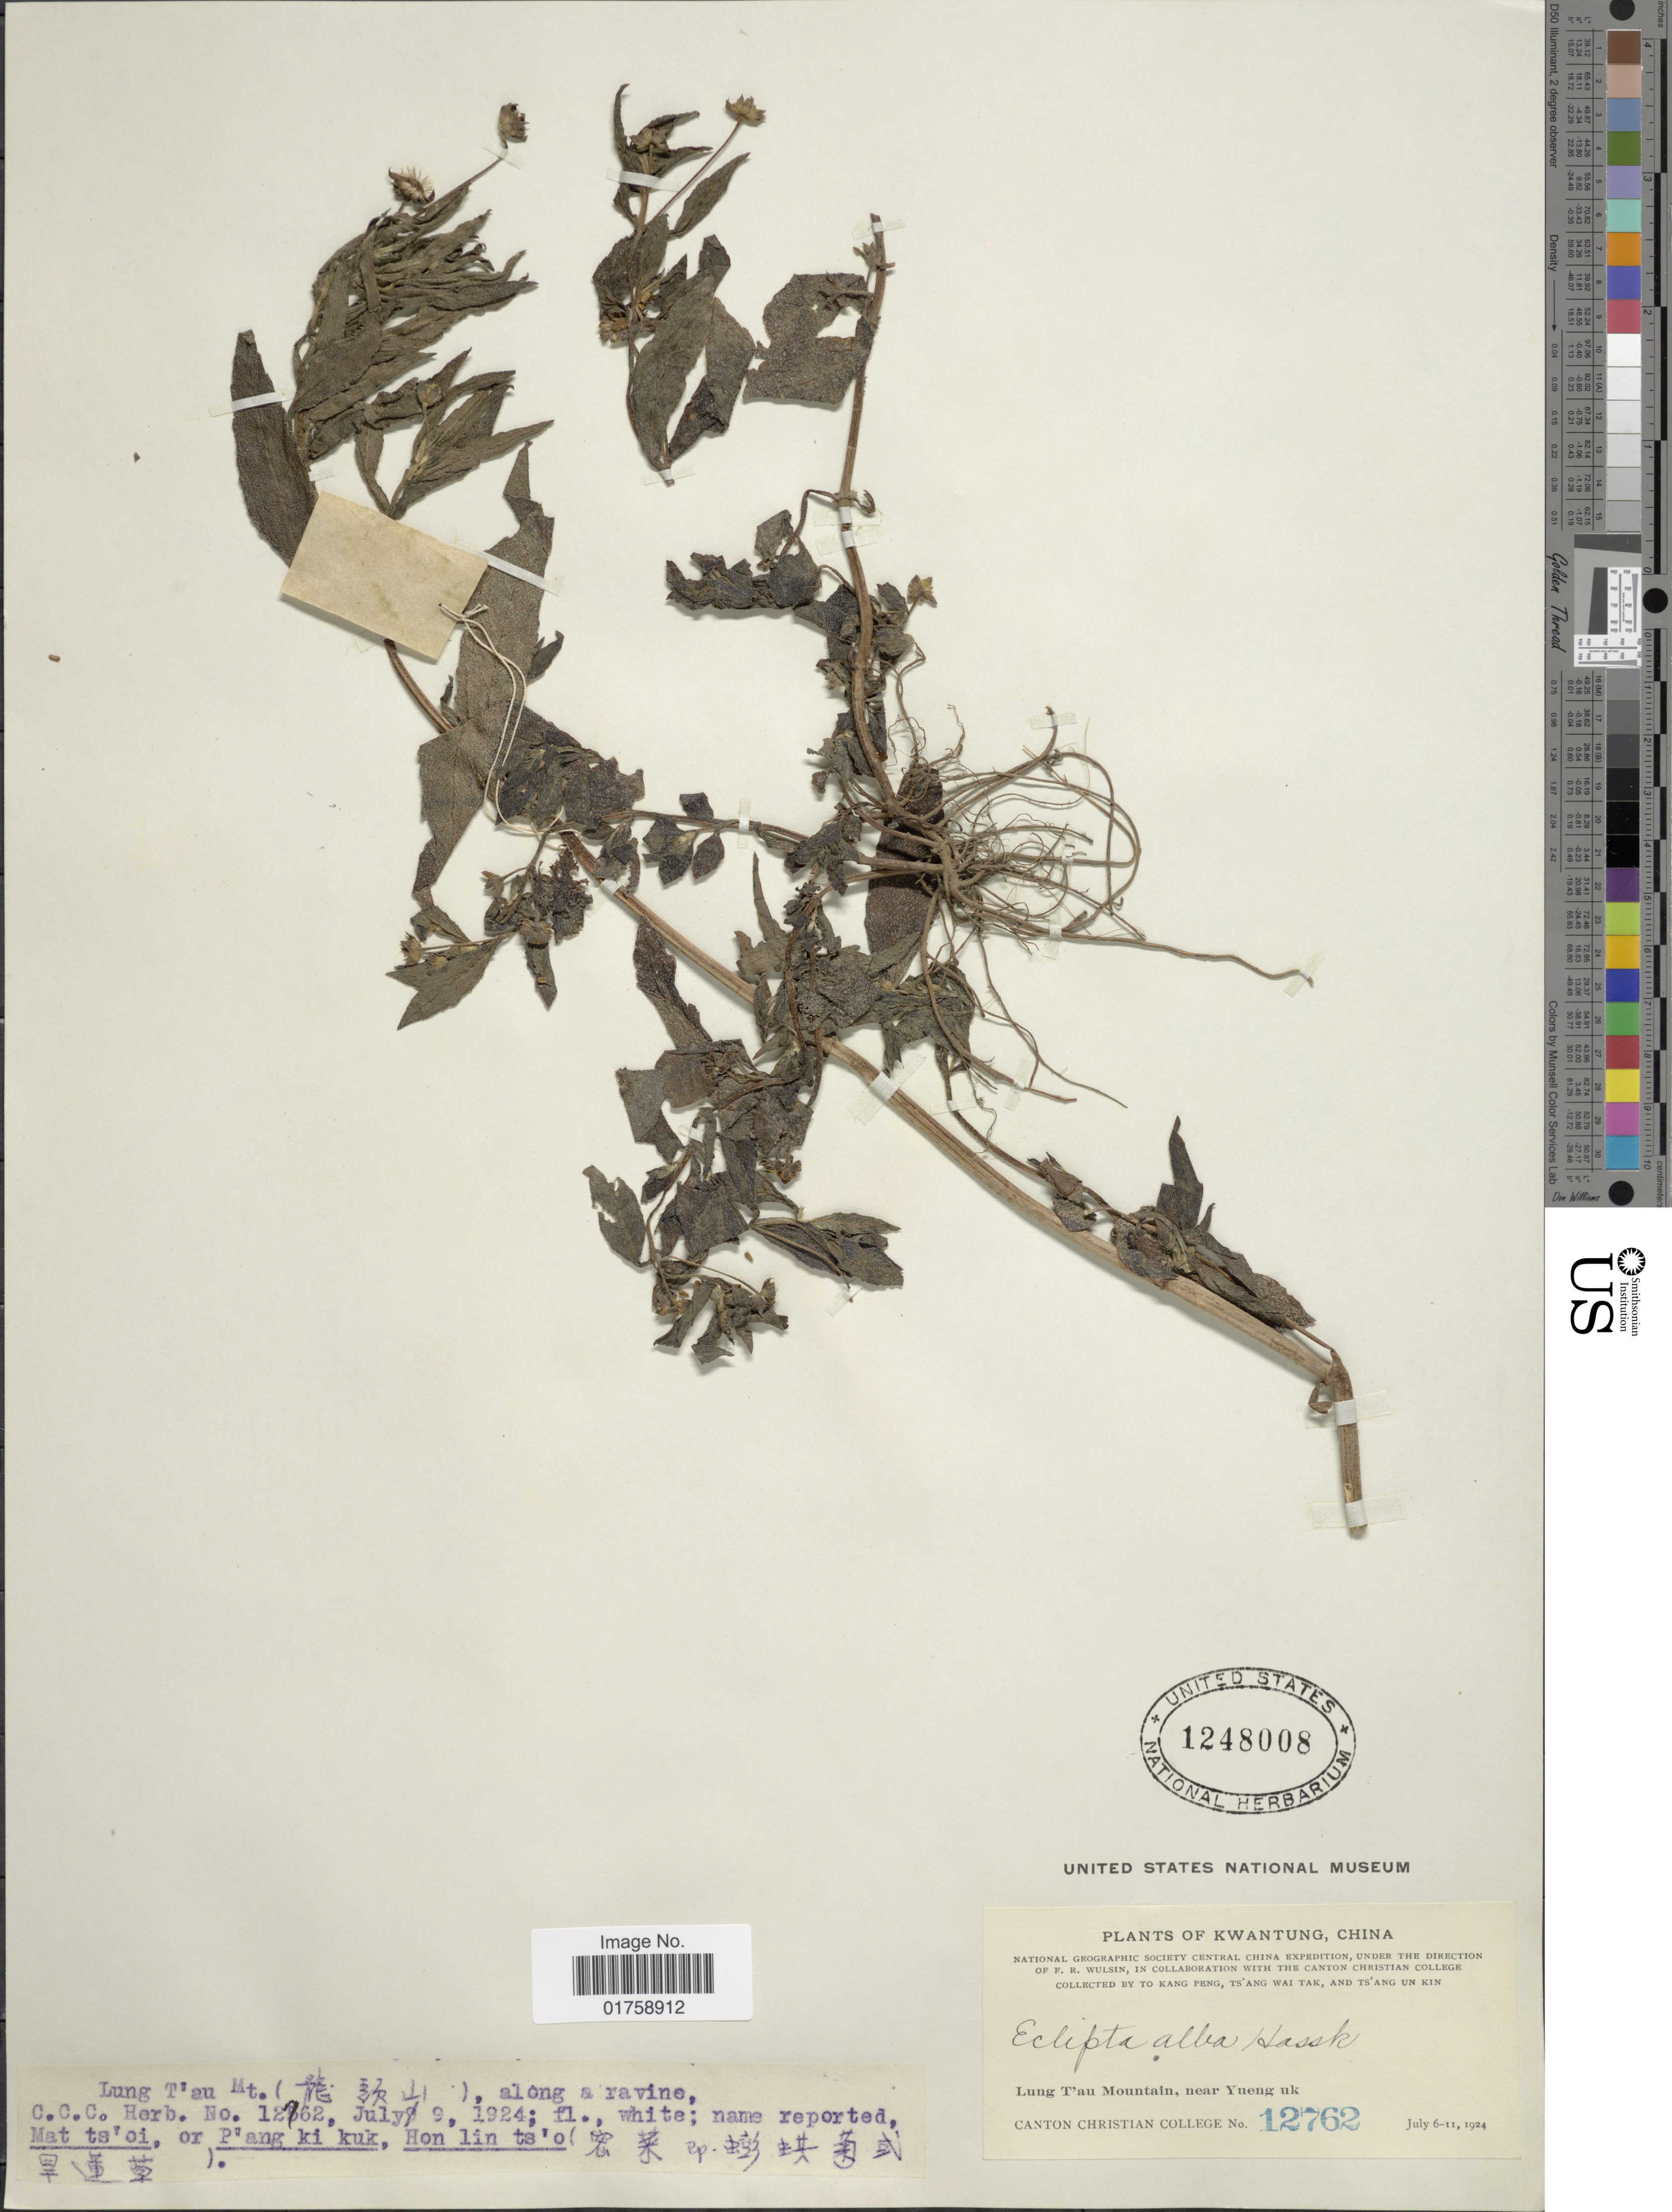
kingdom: Plantae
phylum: Tracheophyta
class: Magnoliopsida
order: Asterales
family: Asteraceae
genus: Eclipta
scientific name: Eclipta prostrata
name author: (L.) L.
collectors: Canton Christian College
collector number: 12762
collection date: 1924-07-09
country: China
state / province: Guangdong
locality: Kwantung, China. Lung T'au Mountain, near Yueng uk, along a ravine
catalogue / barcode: US 1248008